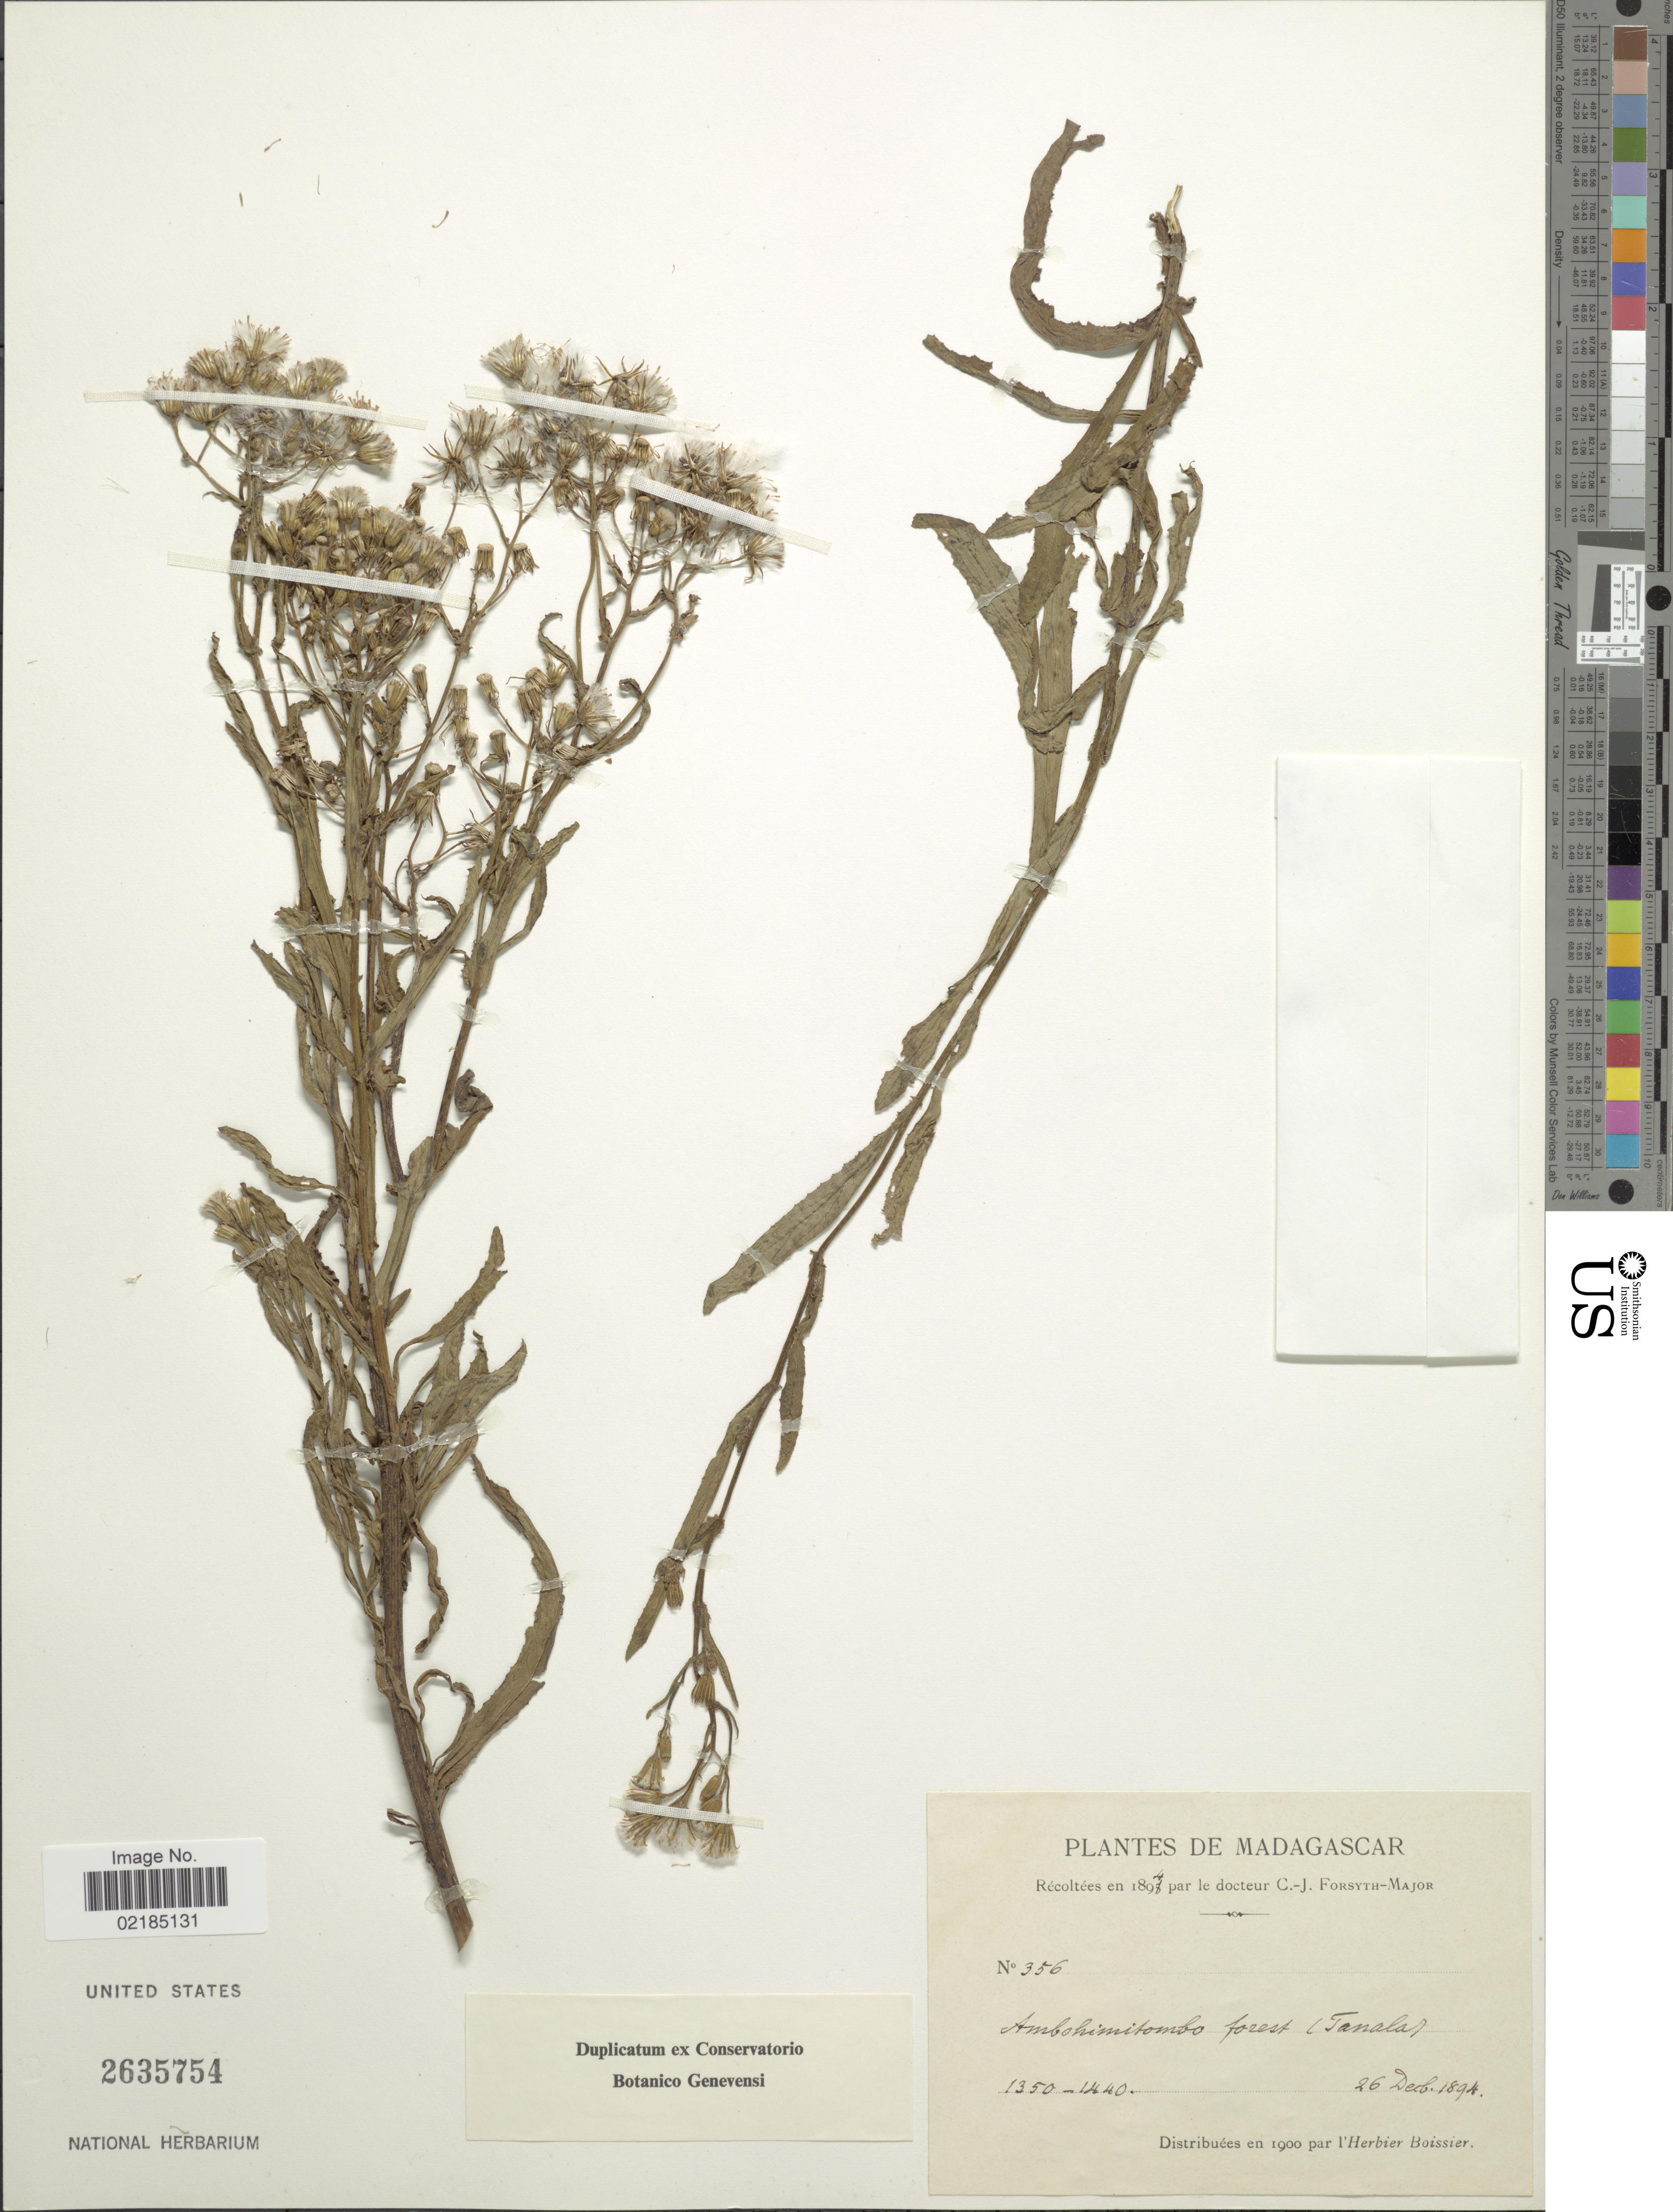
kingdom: Plantae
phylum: Tracheophyta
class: Magnoliopsida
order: Asterales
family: Asteraceae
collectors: C. Forsyth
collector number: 356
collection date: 1894-12-26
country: Madagascar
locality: Ambohimitombo forest (Tanala)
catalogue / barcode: US 2635754